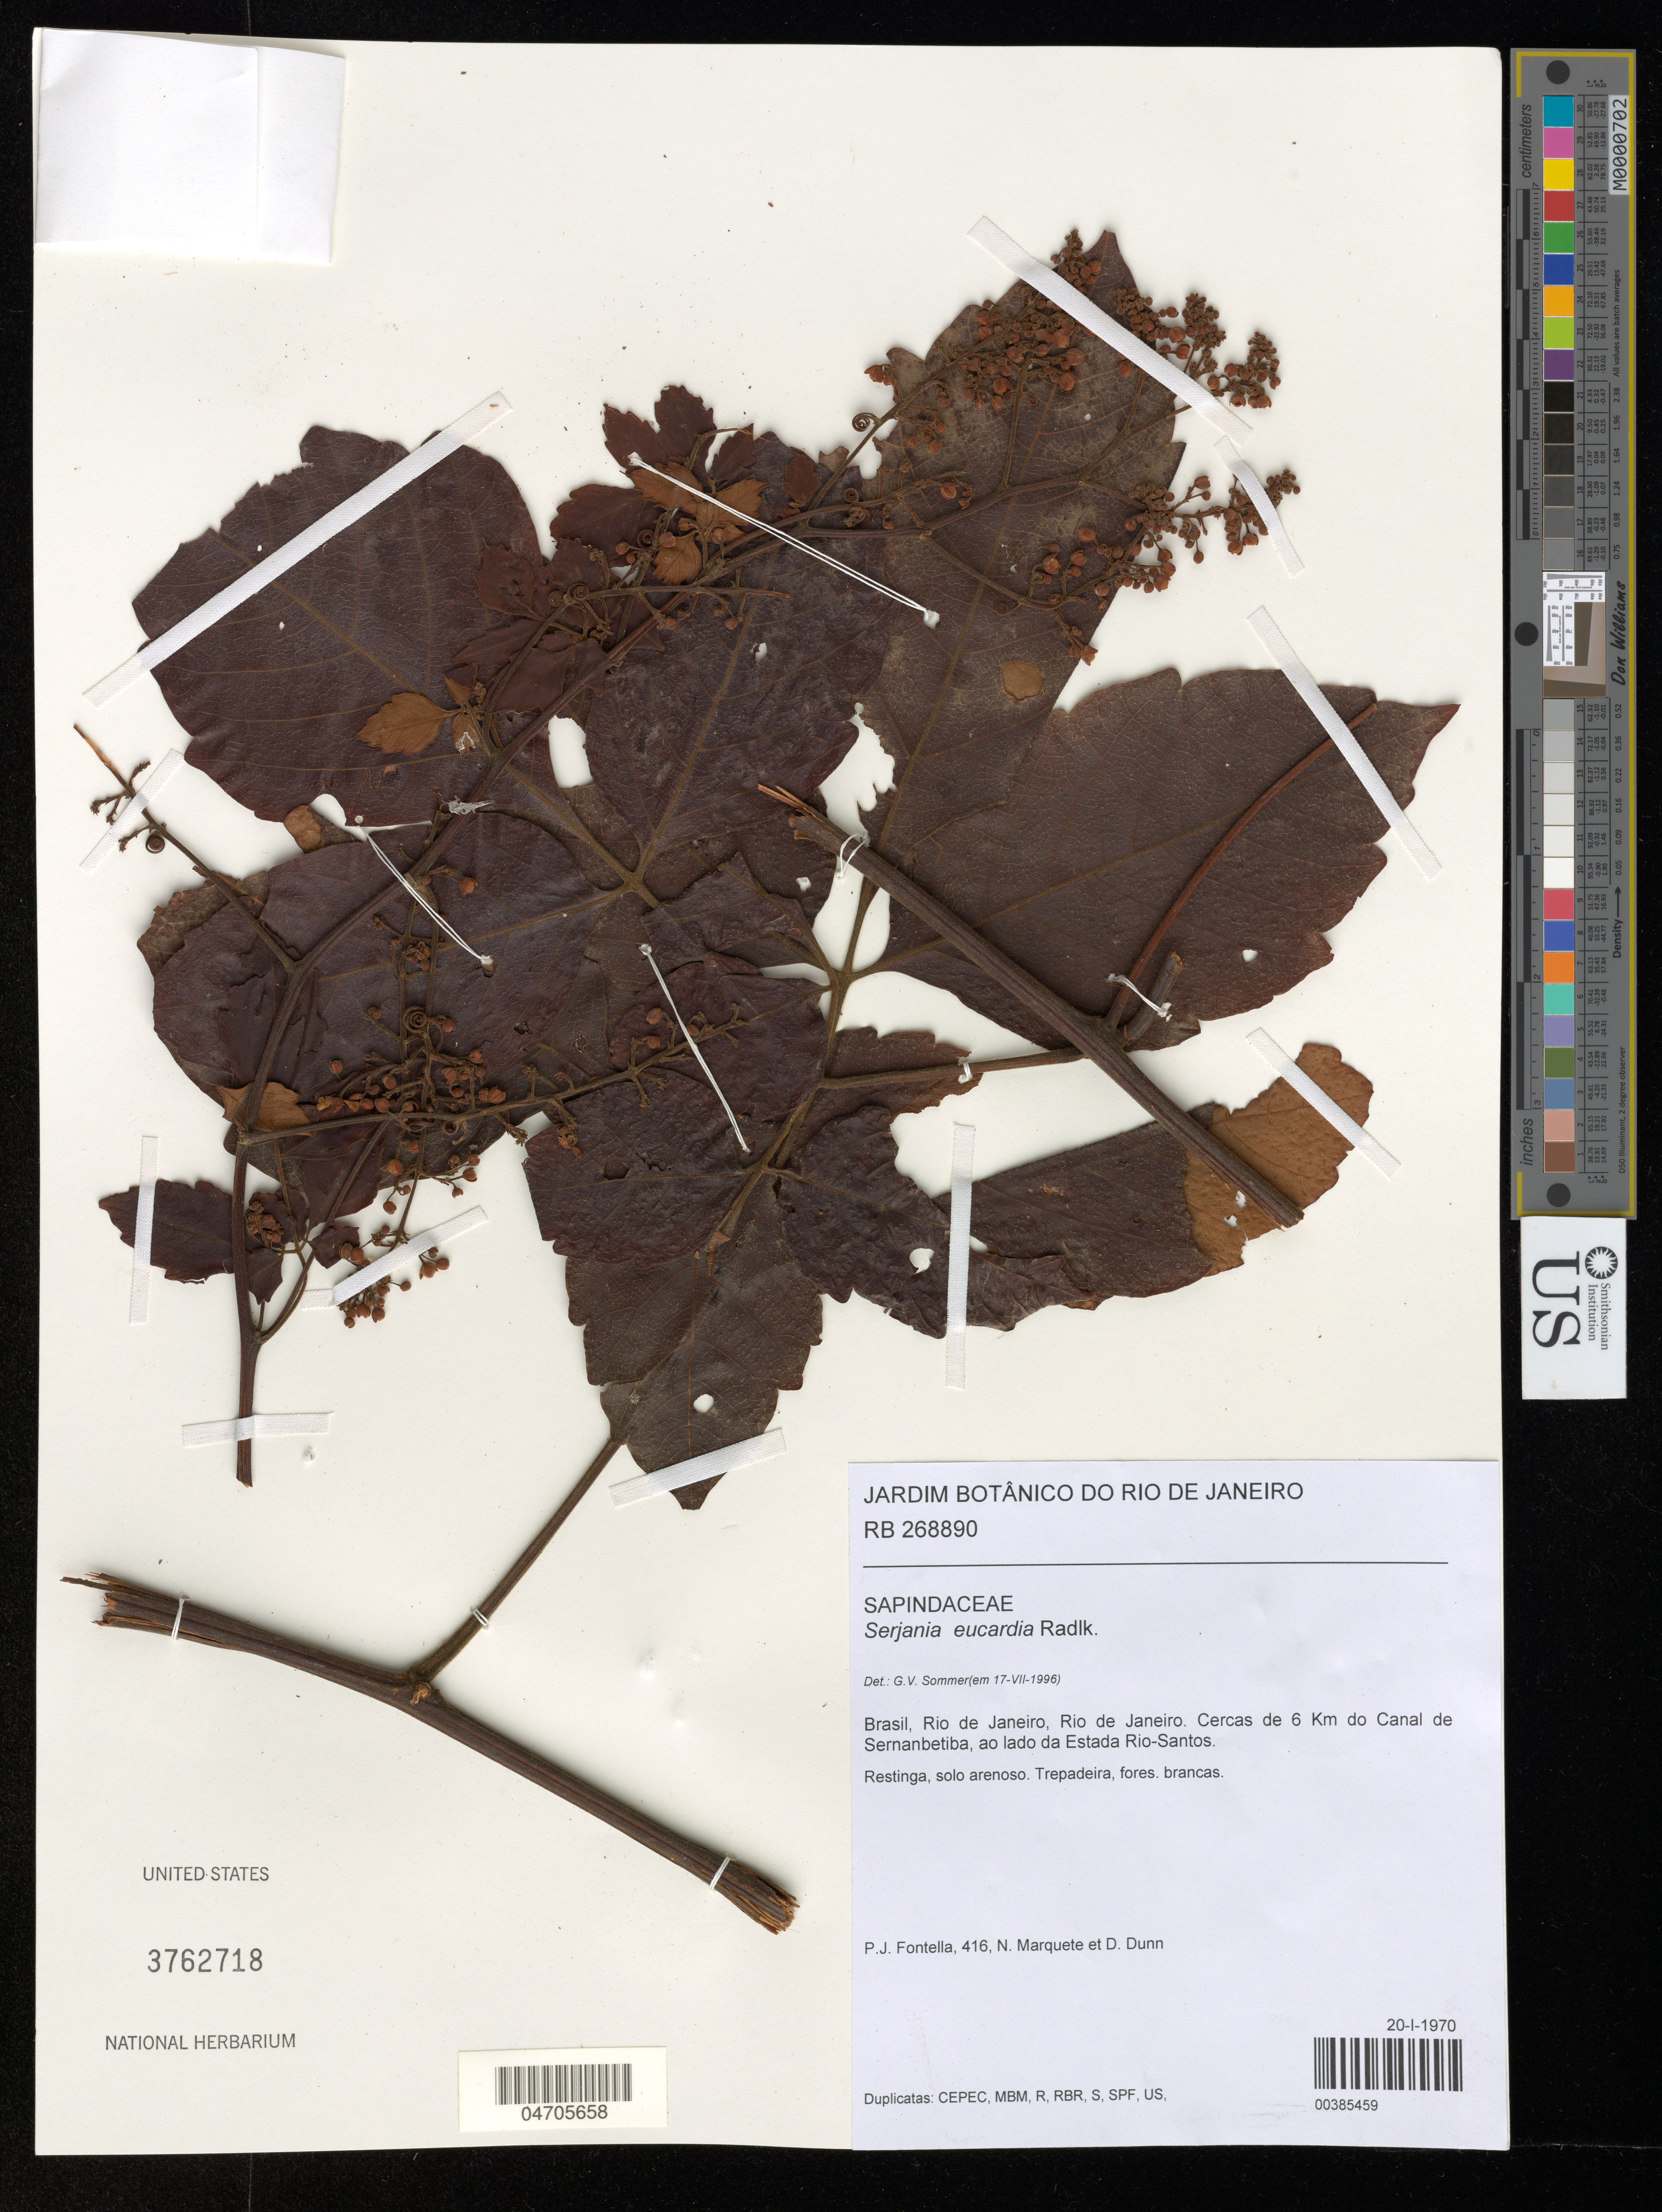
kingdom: Plantae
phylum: Tracheophyta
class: Magnoliopsida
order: Sapindales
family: Sapindaceae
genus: Serjania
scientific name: Serjania eucardia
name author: Radlk.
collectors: P. Fontella, N. Marquete & D. Dunn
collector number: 416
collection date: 1970-01-20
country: Brazil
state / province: Rio de Janeiro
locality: Cercas de 6 Km do Canal de Sernanbetiba, ao lado da Estada Rio-Santos.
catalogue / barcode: US 3762718